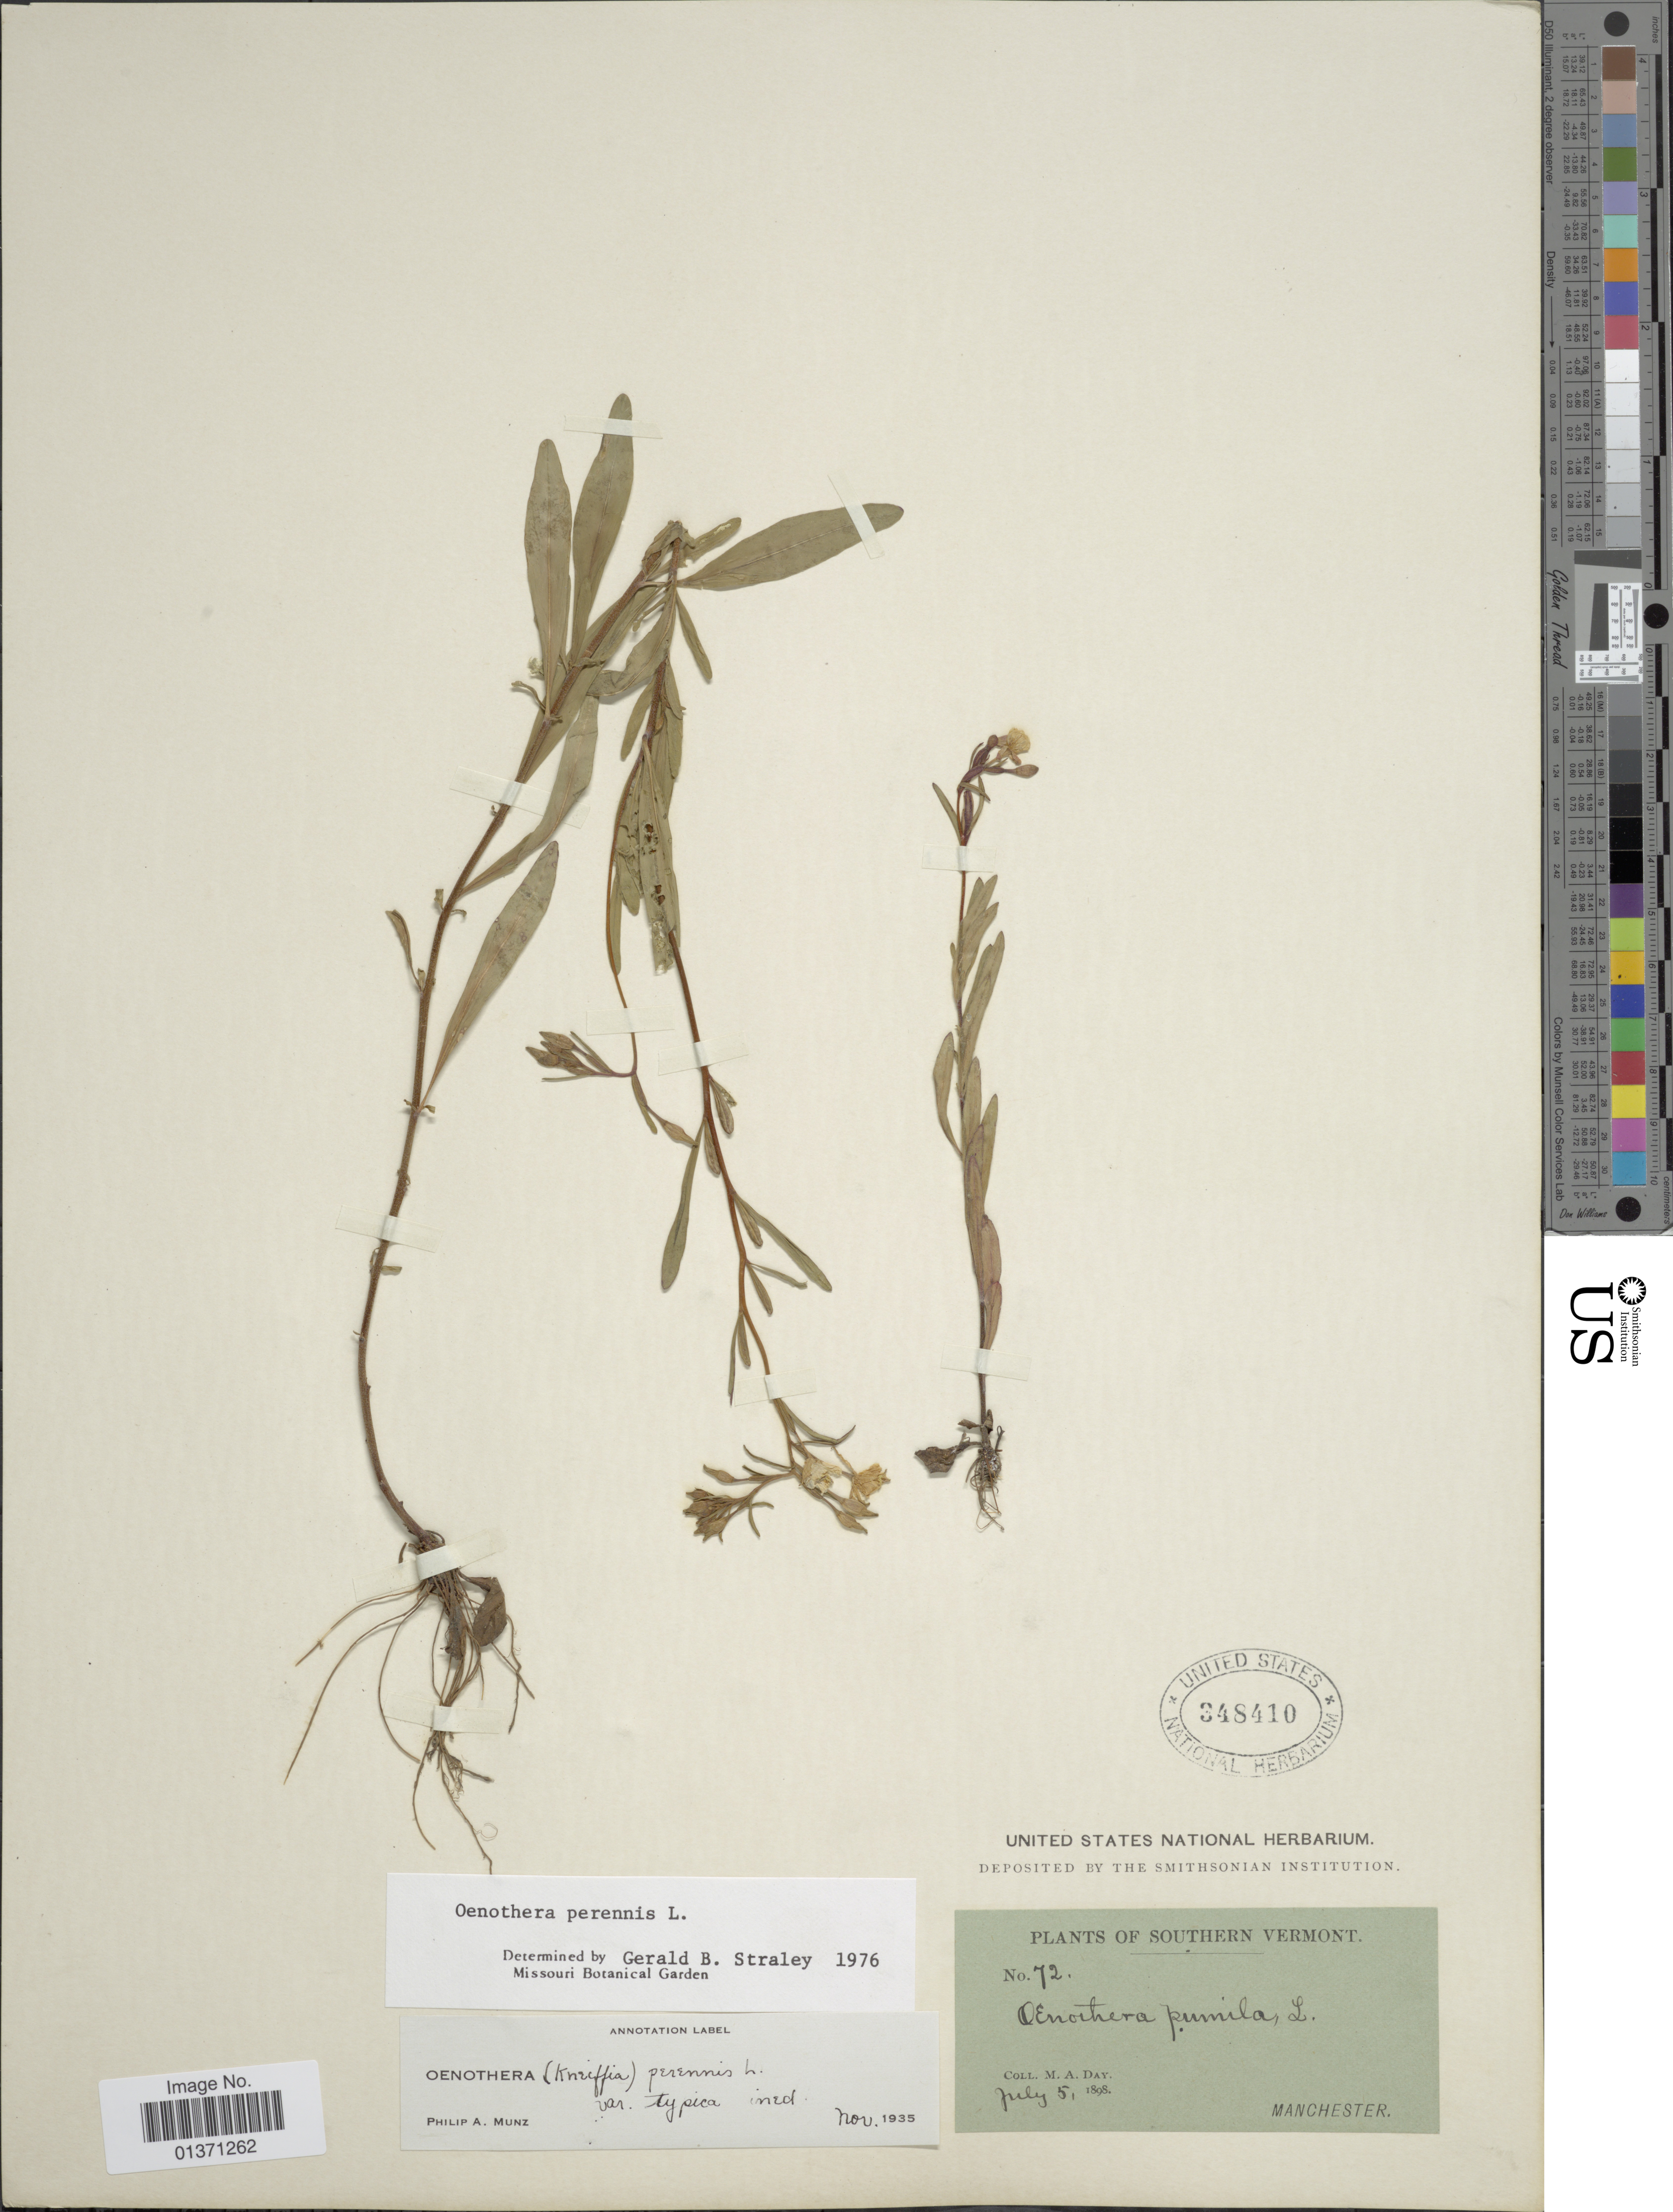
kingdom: Plantae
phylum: Tracheophyta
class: Magnoliopsida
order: Myrtales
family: Onagraceae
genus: Oenothera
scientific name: Oenothera perennis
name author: L.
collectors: M. Day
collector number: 72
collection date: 1898-07-05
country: United States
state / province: Vermont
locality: Southern Vermont, Manchester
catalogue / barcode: US 348410